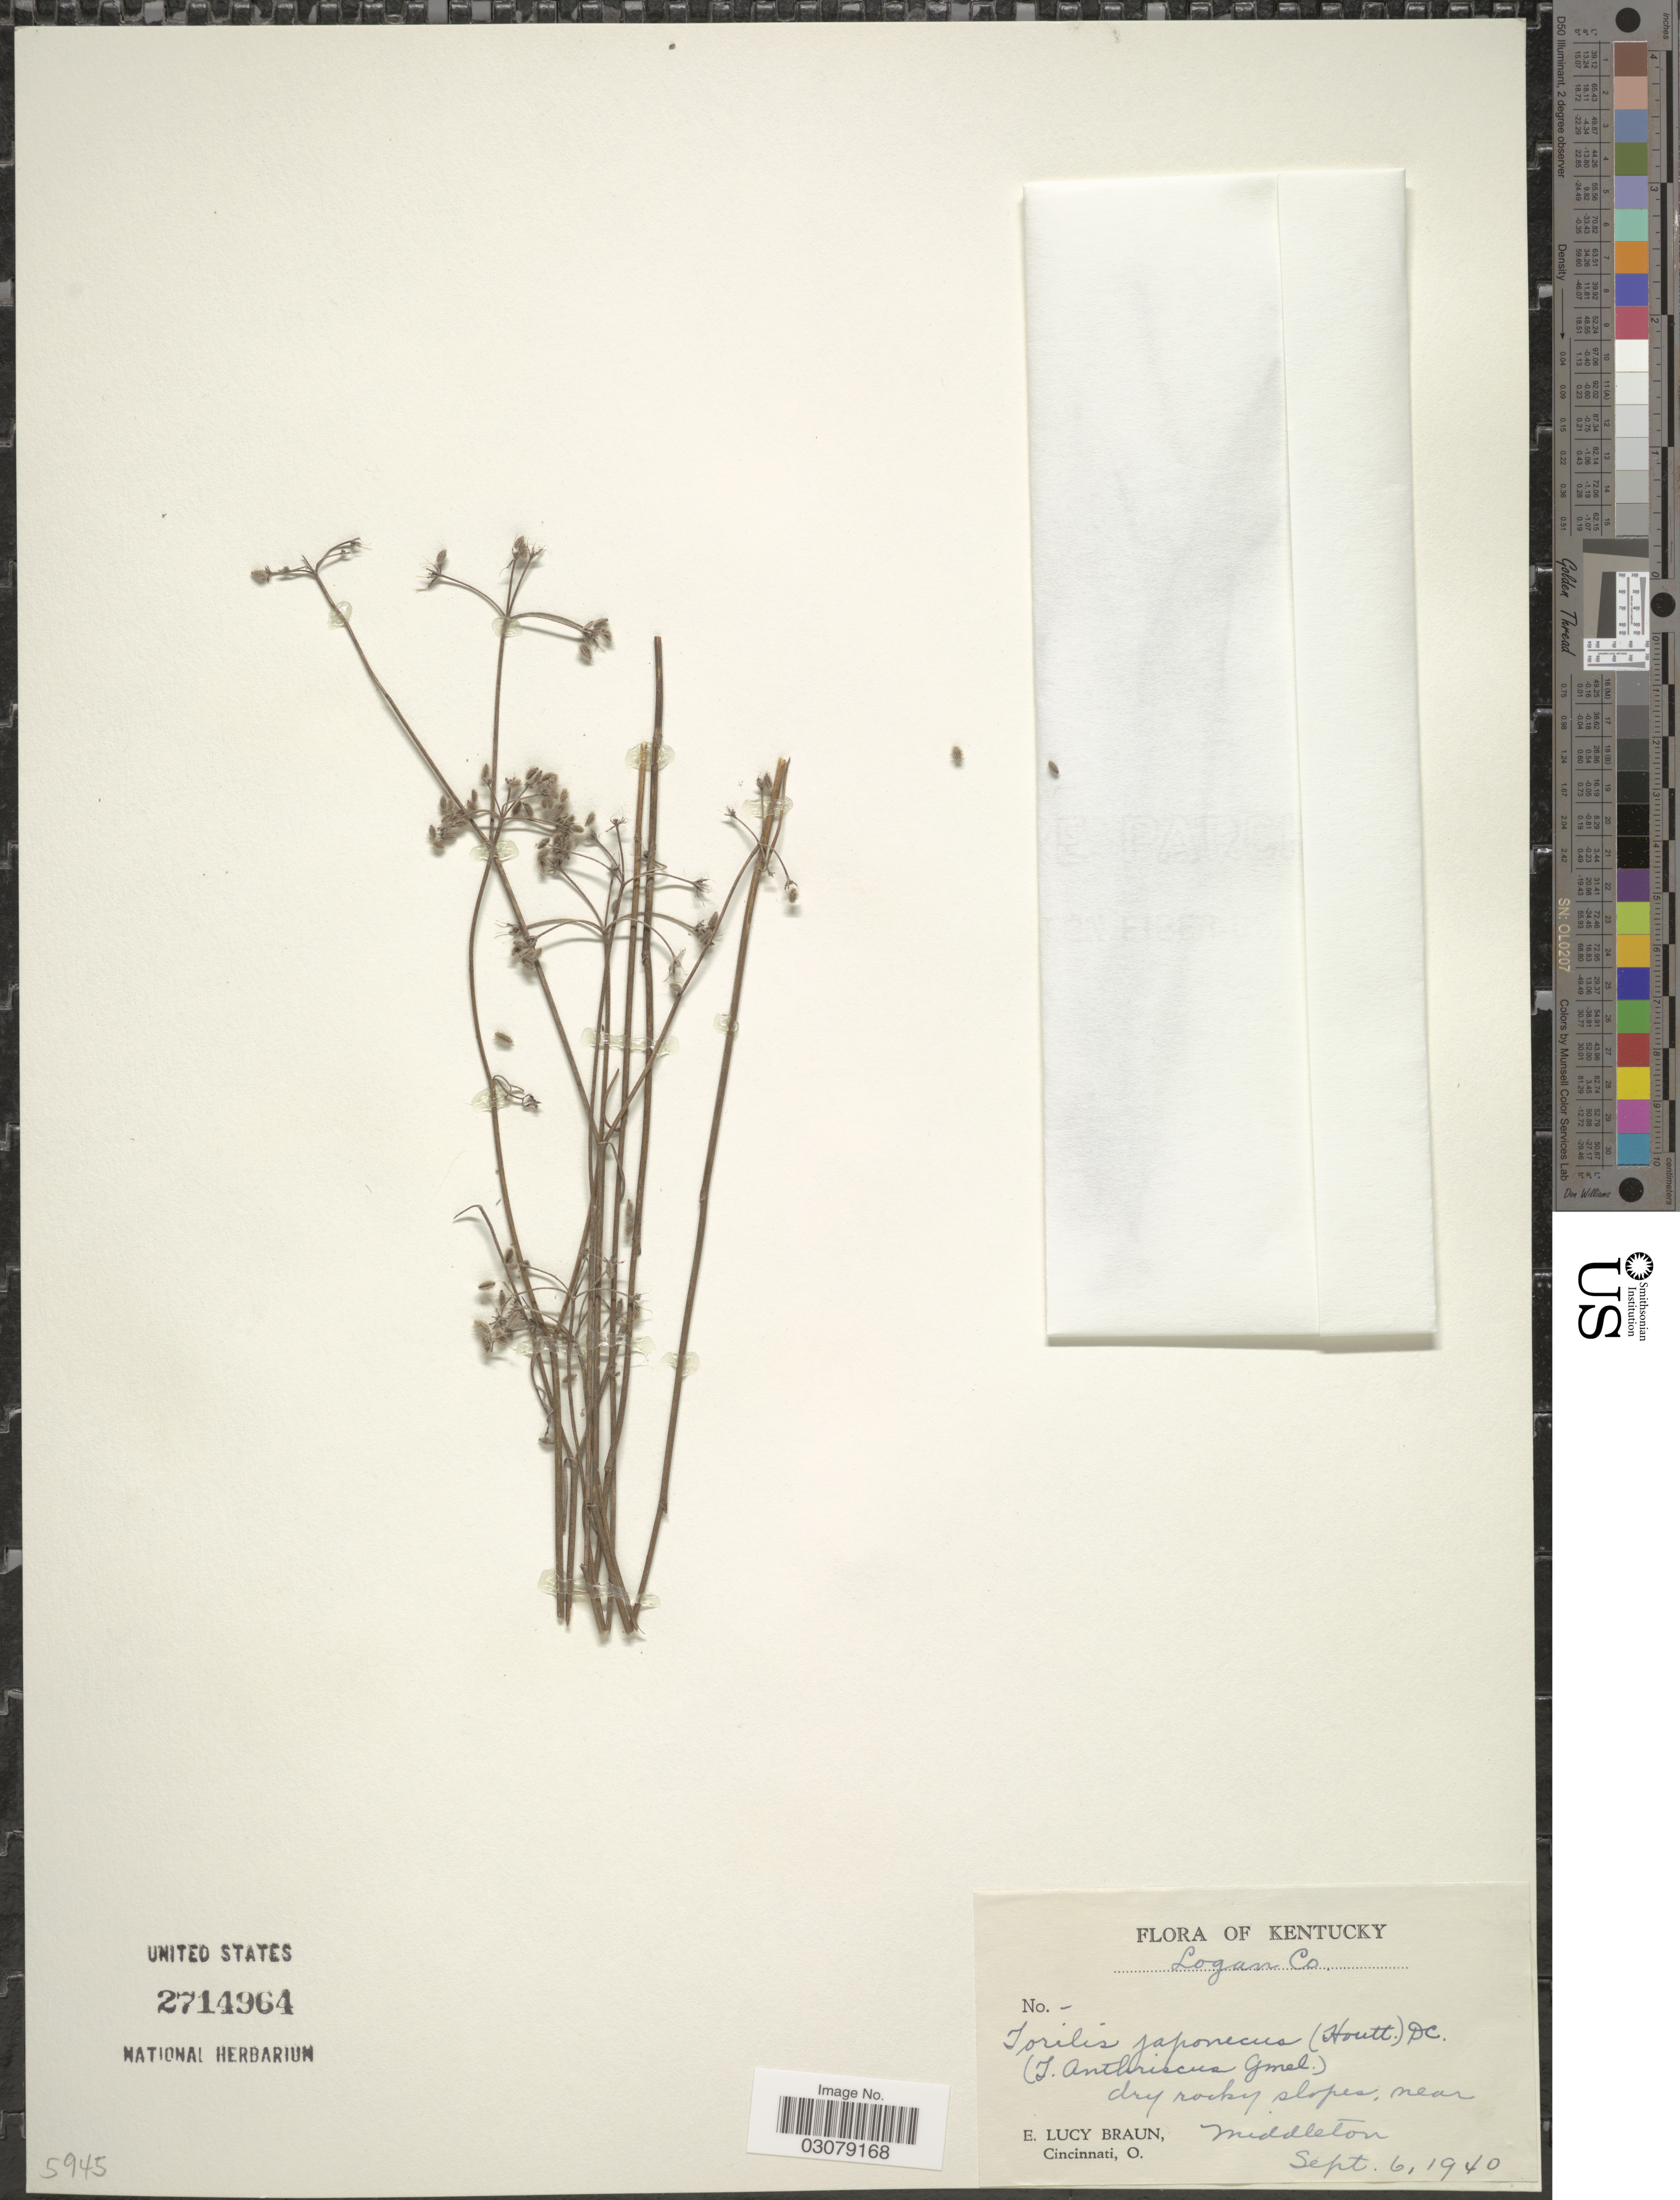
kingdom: Plantae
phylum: Tracheophyta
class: Magnoliopsida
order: Apiales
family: Apiaceae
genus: Torilis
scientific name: Torilis japonica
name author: (Houtt.) DC.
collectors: E. L. Braun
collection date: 1940-09-06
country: United States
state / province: Kentucky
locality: Logan Co. Dry rocky slopes, near Middleton.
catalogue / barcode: US 2714964